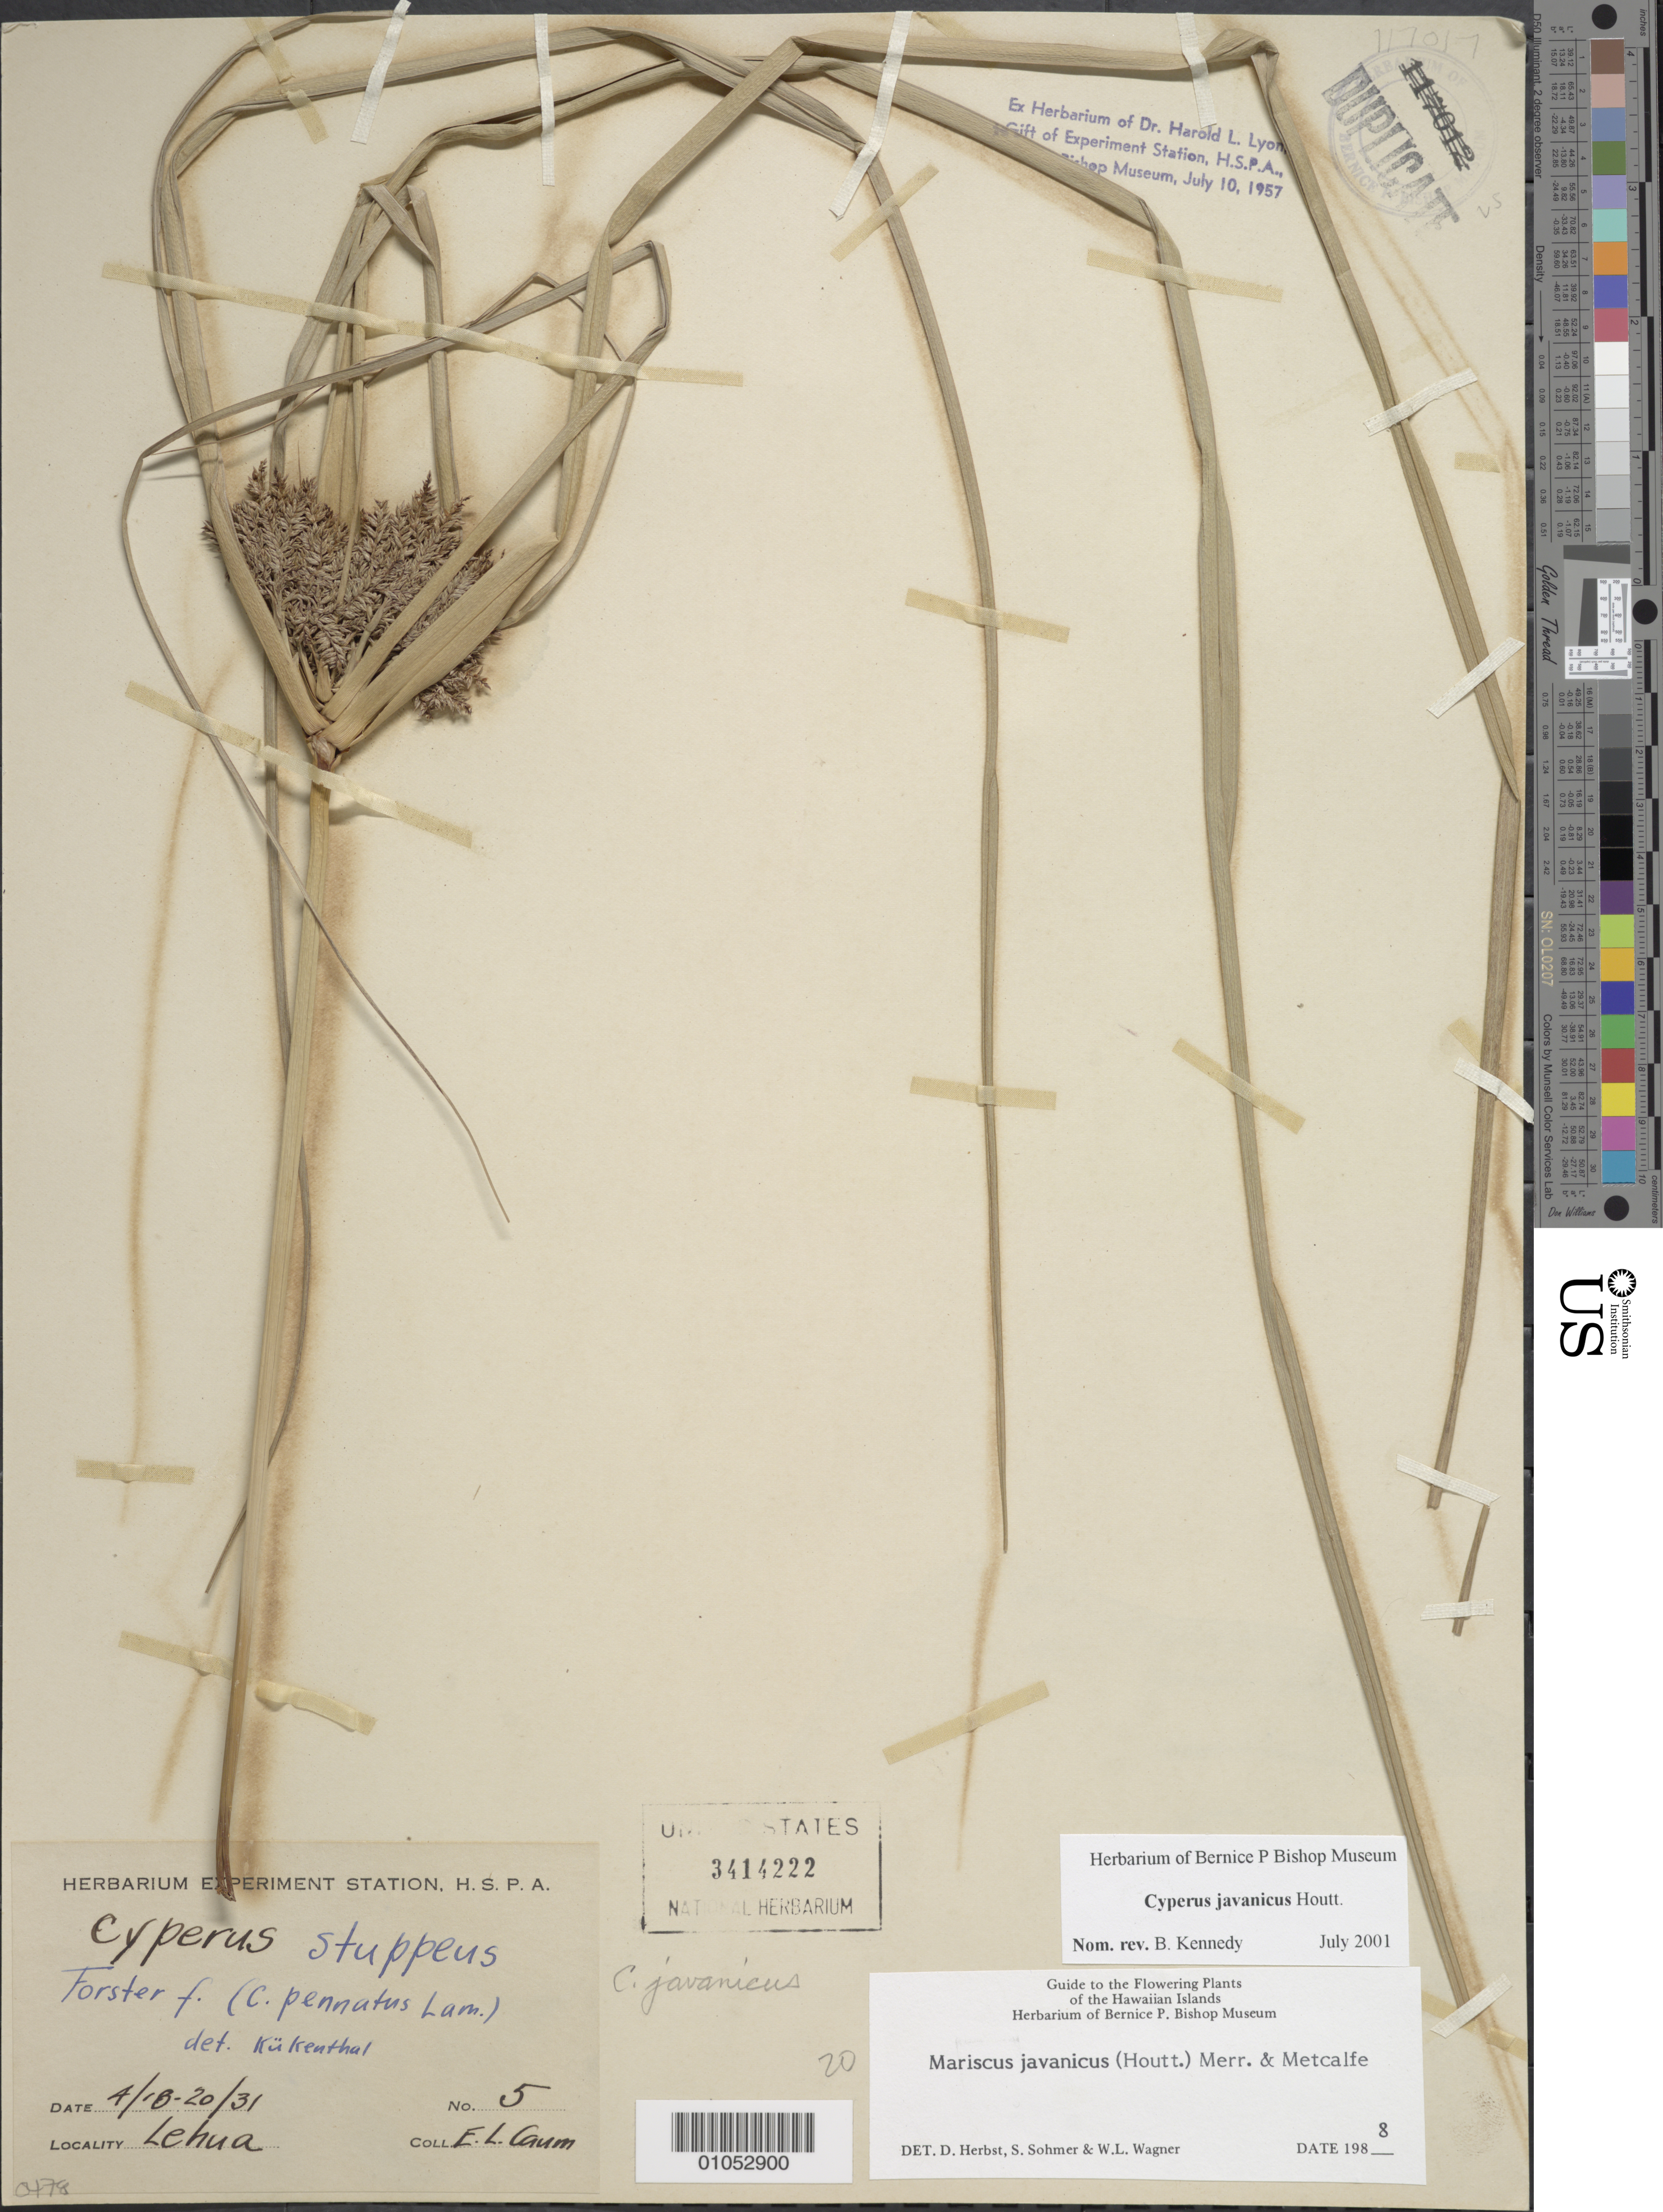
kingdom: Plantae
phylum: Tracheophyta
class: Liliopsida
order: Poales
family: Cyperaceae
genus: Cyperus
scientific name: Cyperus javanicus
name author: Houtt.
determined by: Kennedy, B.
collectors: E. L. Caum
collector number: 5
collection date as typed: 18 Apr 1931 20 Apr 1931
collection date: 1931-04-18/1931-04-20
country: United States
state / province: Hawaii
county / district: Kauai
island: Kaua'i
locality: Lehua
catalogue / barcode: US 3414222